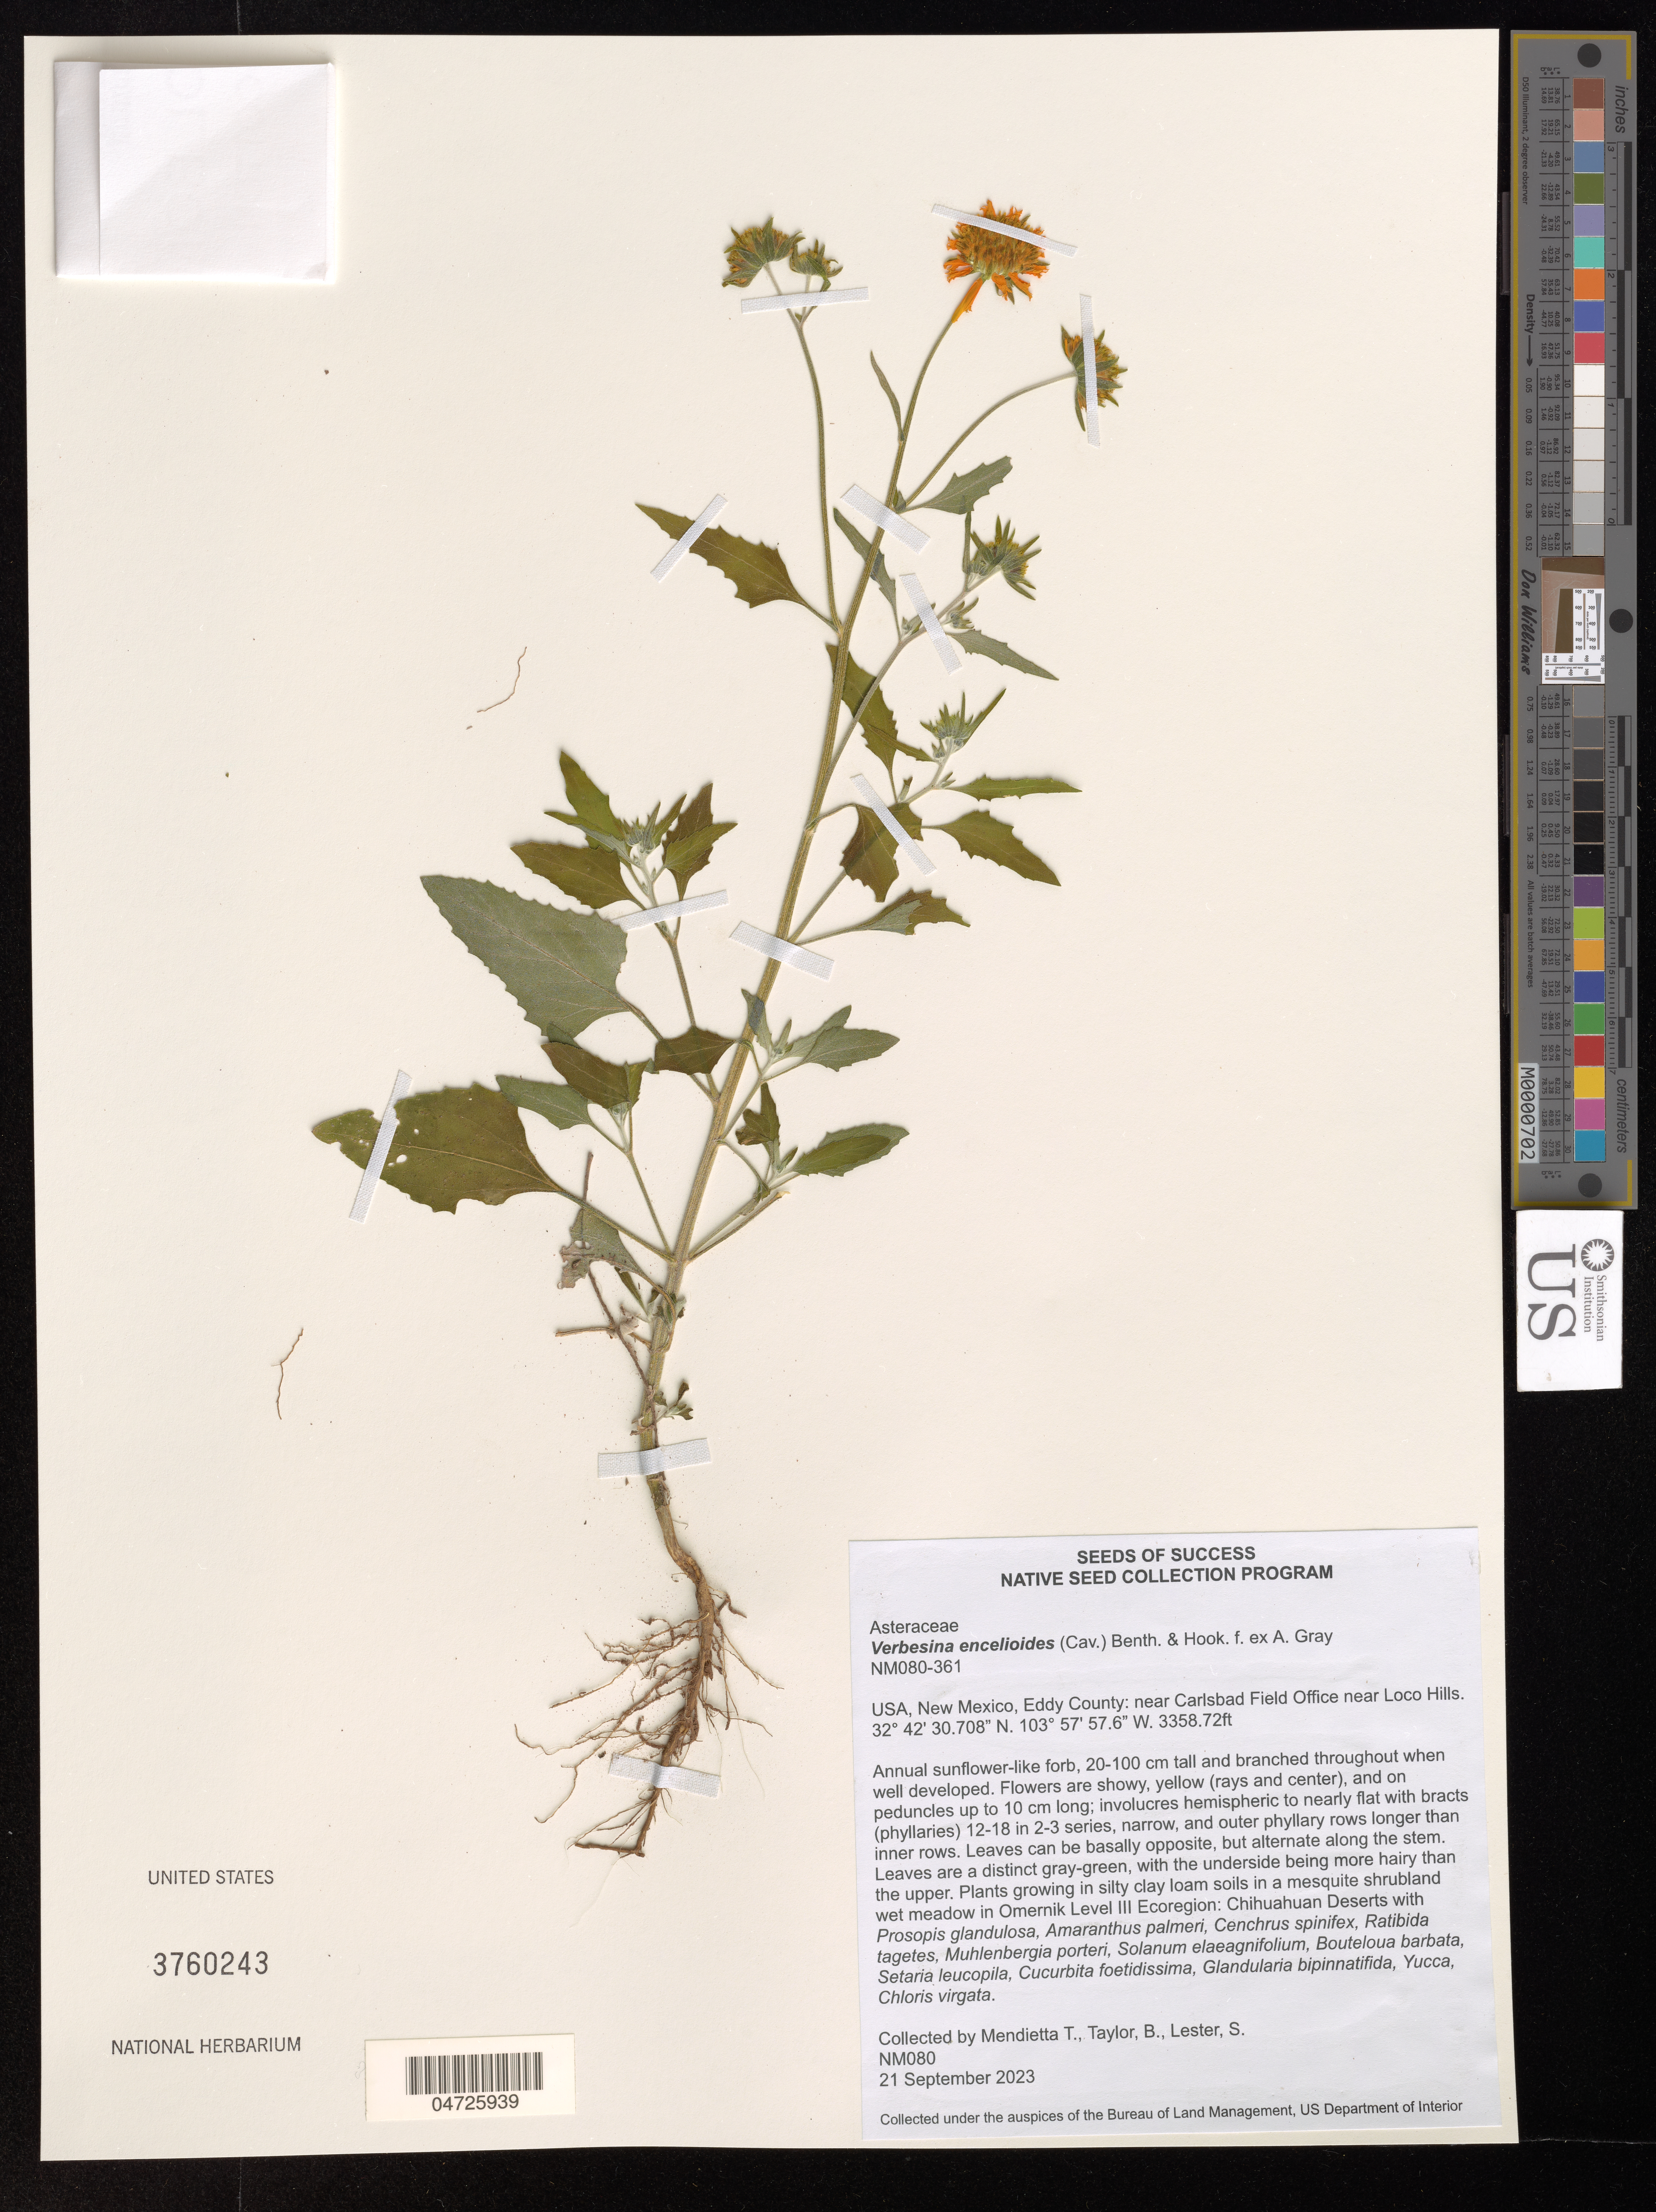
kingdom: Plantae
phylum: Tracheophyta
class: Magnoliopsida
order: Asterales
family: Asteraceae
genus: Verbesina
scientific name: Verbesina encelioides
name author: (Cav.) Benth. & Hook. ex A. Gray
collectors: T. Mendietta & B. Taylor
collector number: NM080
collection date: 2023-09-21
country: United States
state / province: New Mexico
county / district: Eddy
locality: Eddy County: near Carlsbad Field Office near Loco Hills.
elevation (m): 1023.74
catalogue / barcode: US 3760243